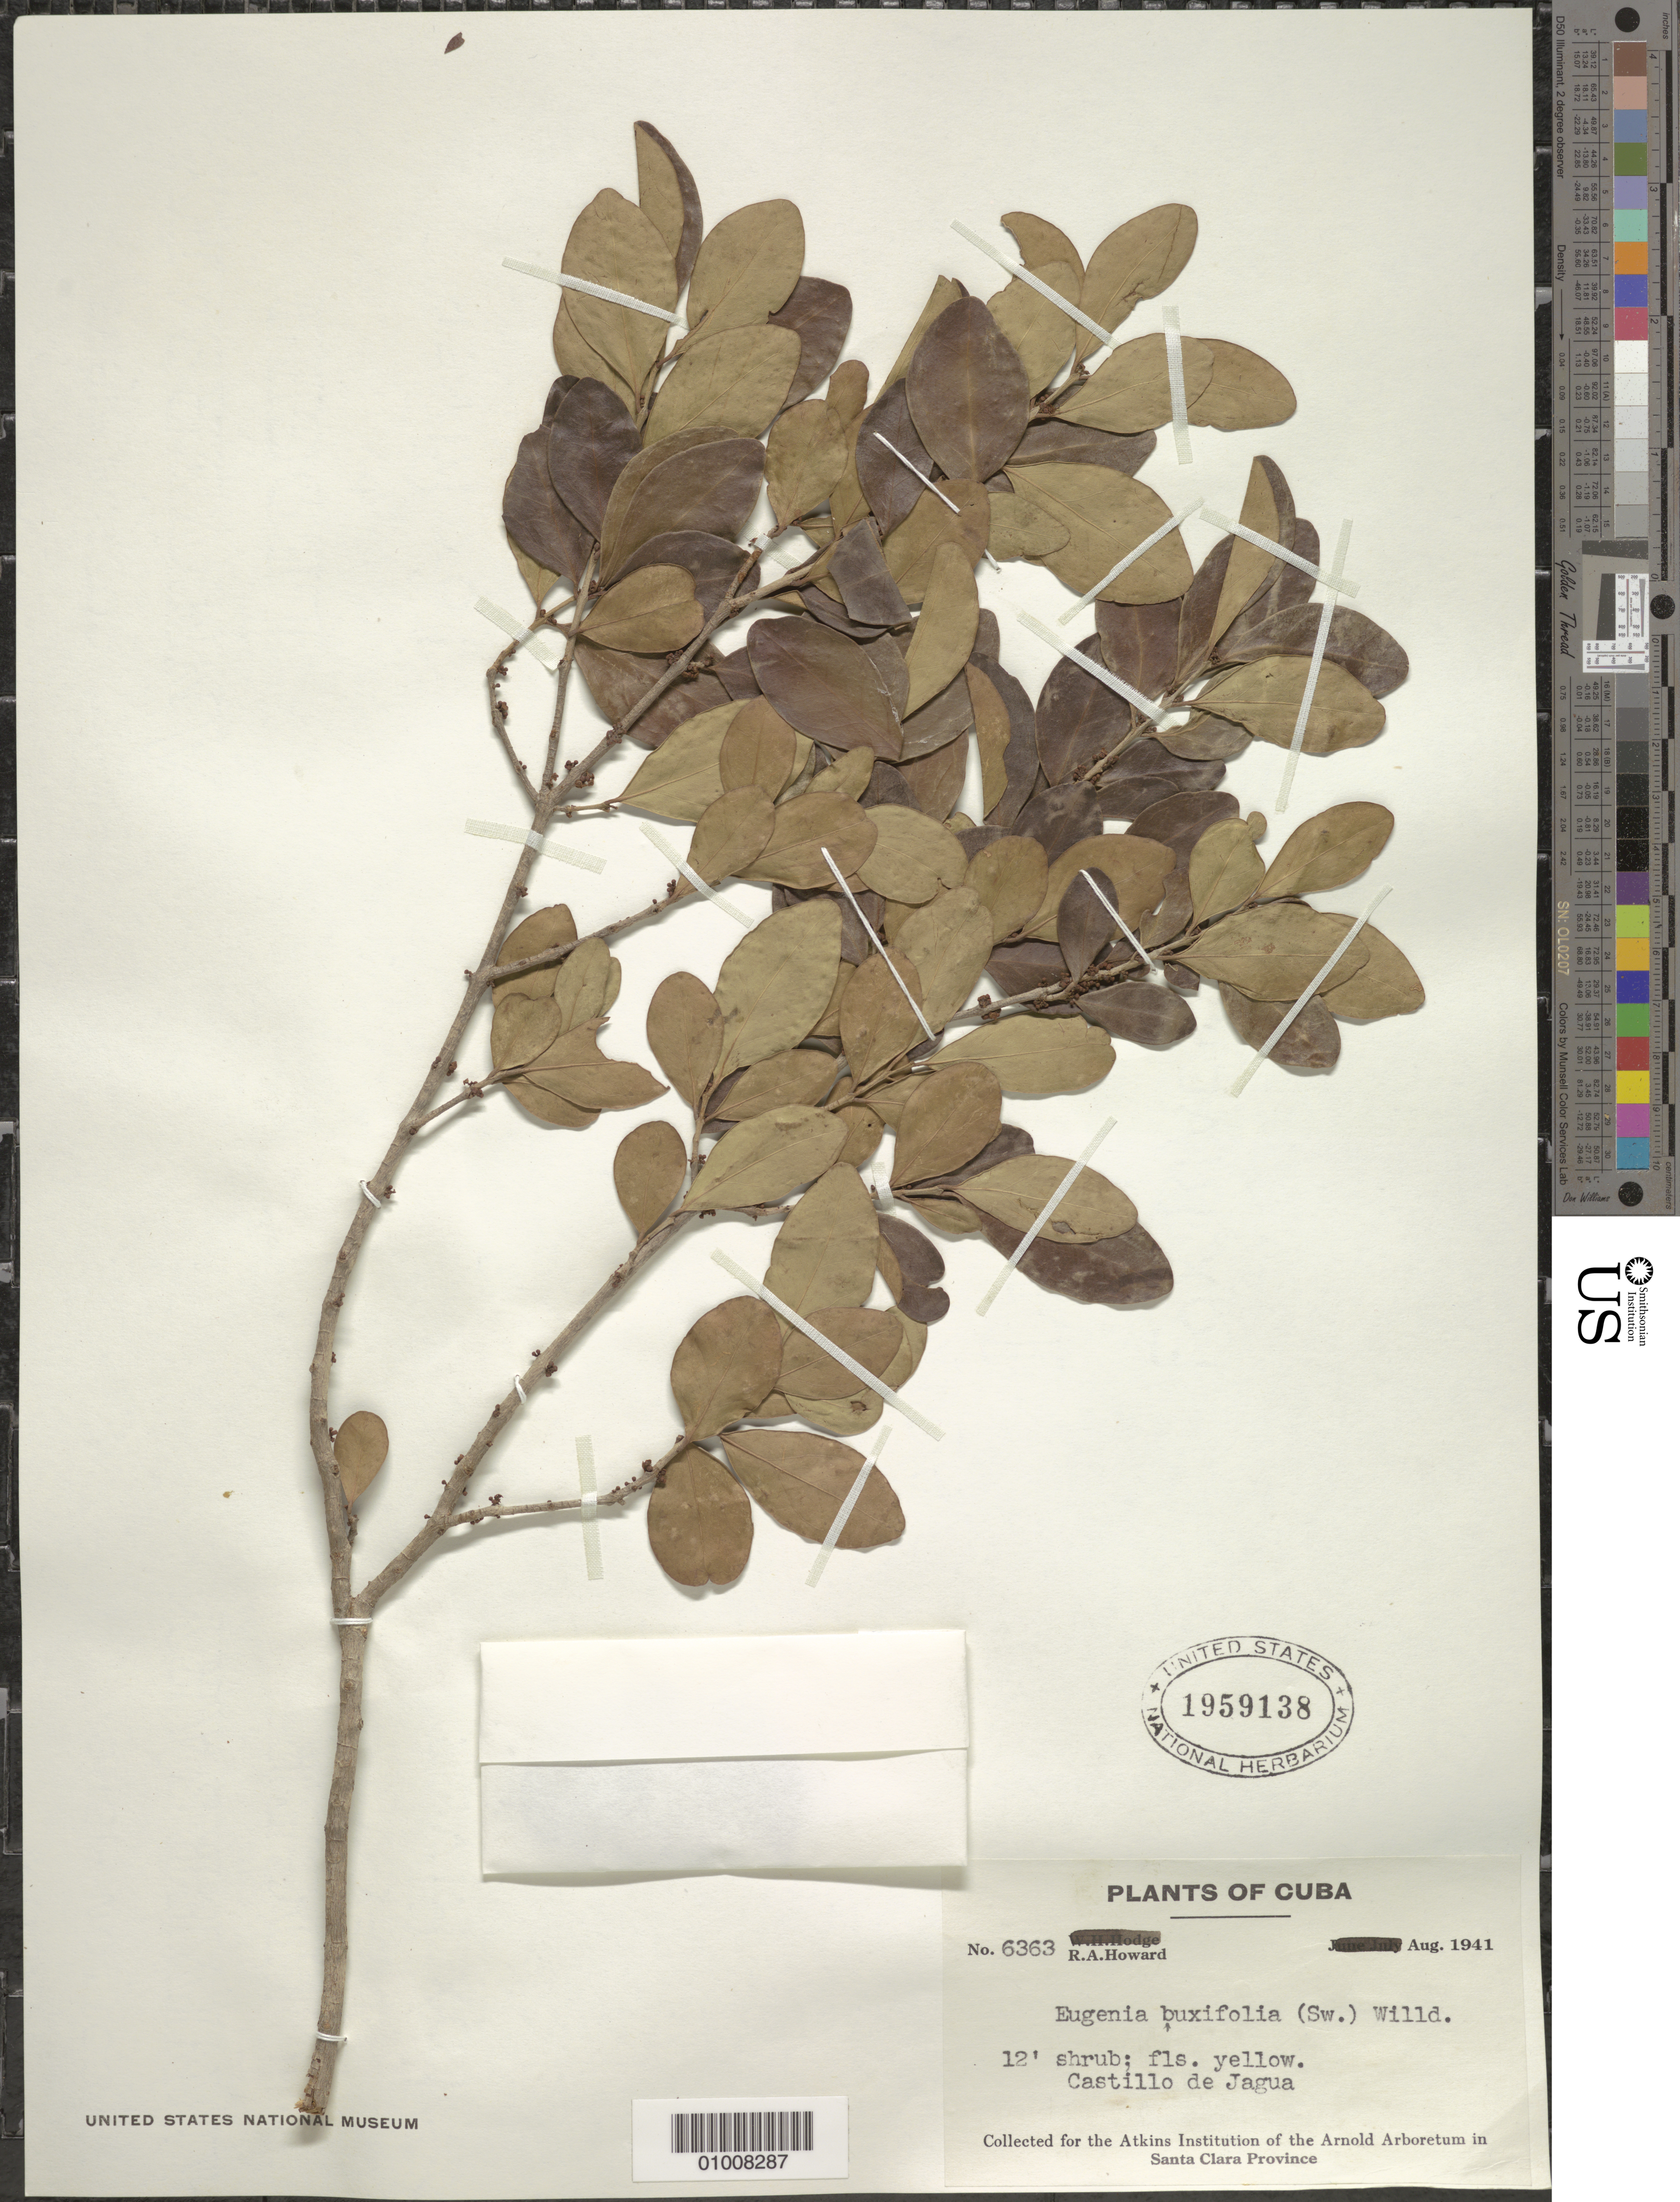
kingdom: Plantae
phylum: Tracheophyta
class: Magnoliopsida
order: Myrtales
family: Myrtaceae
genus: Eugenia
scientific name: Eugenia foetida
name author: Pers.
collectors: R. A. Howard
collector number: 6363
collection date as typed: Aug 1941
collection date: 1941-08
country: Cuba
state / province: Villa Clara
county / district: Santa Clara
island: Cuba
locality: Castillo de Jagua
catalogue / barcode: US 1959138